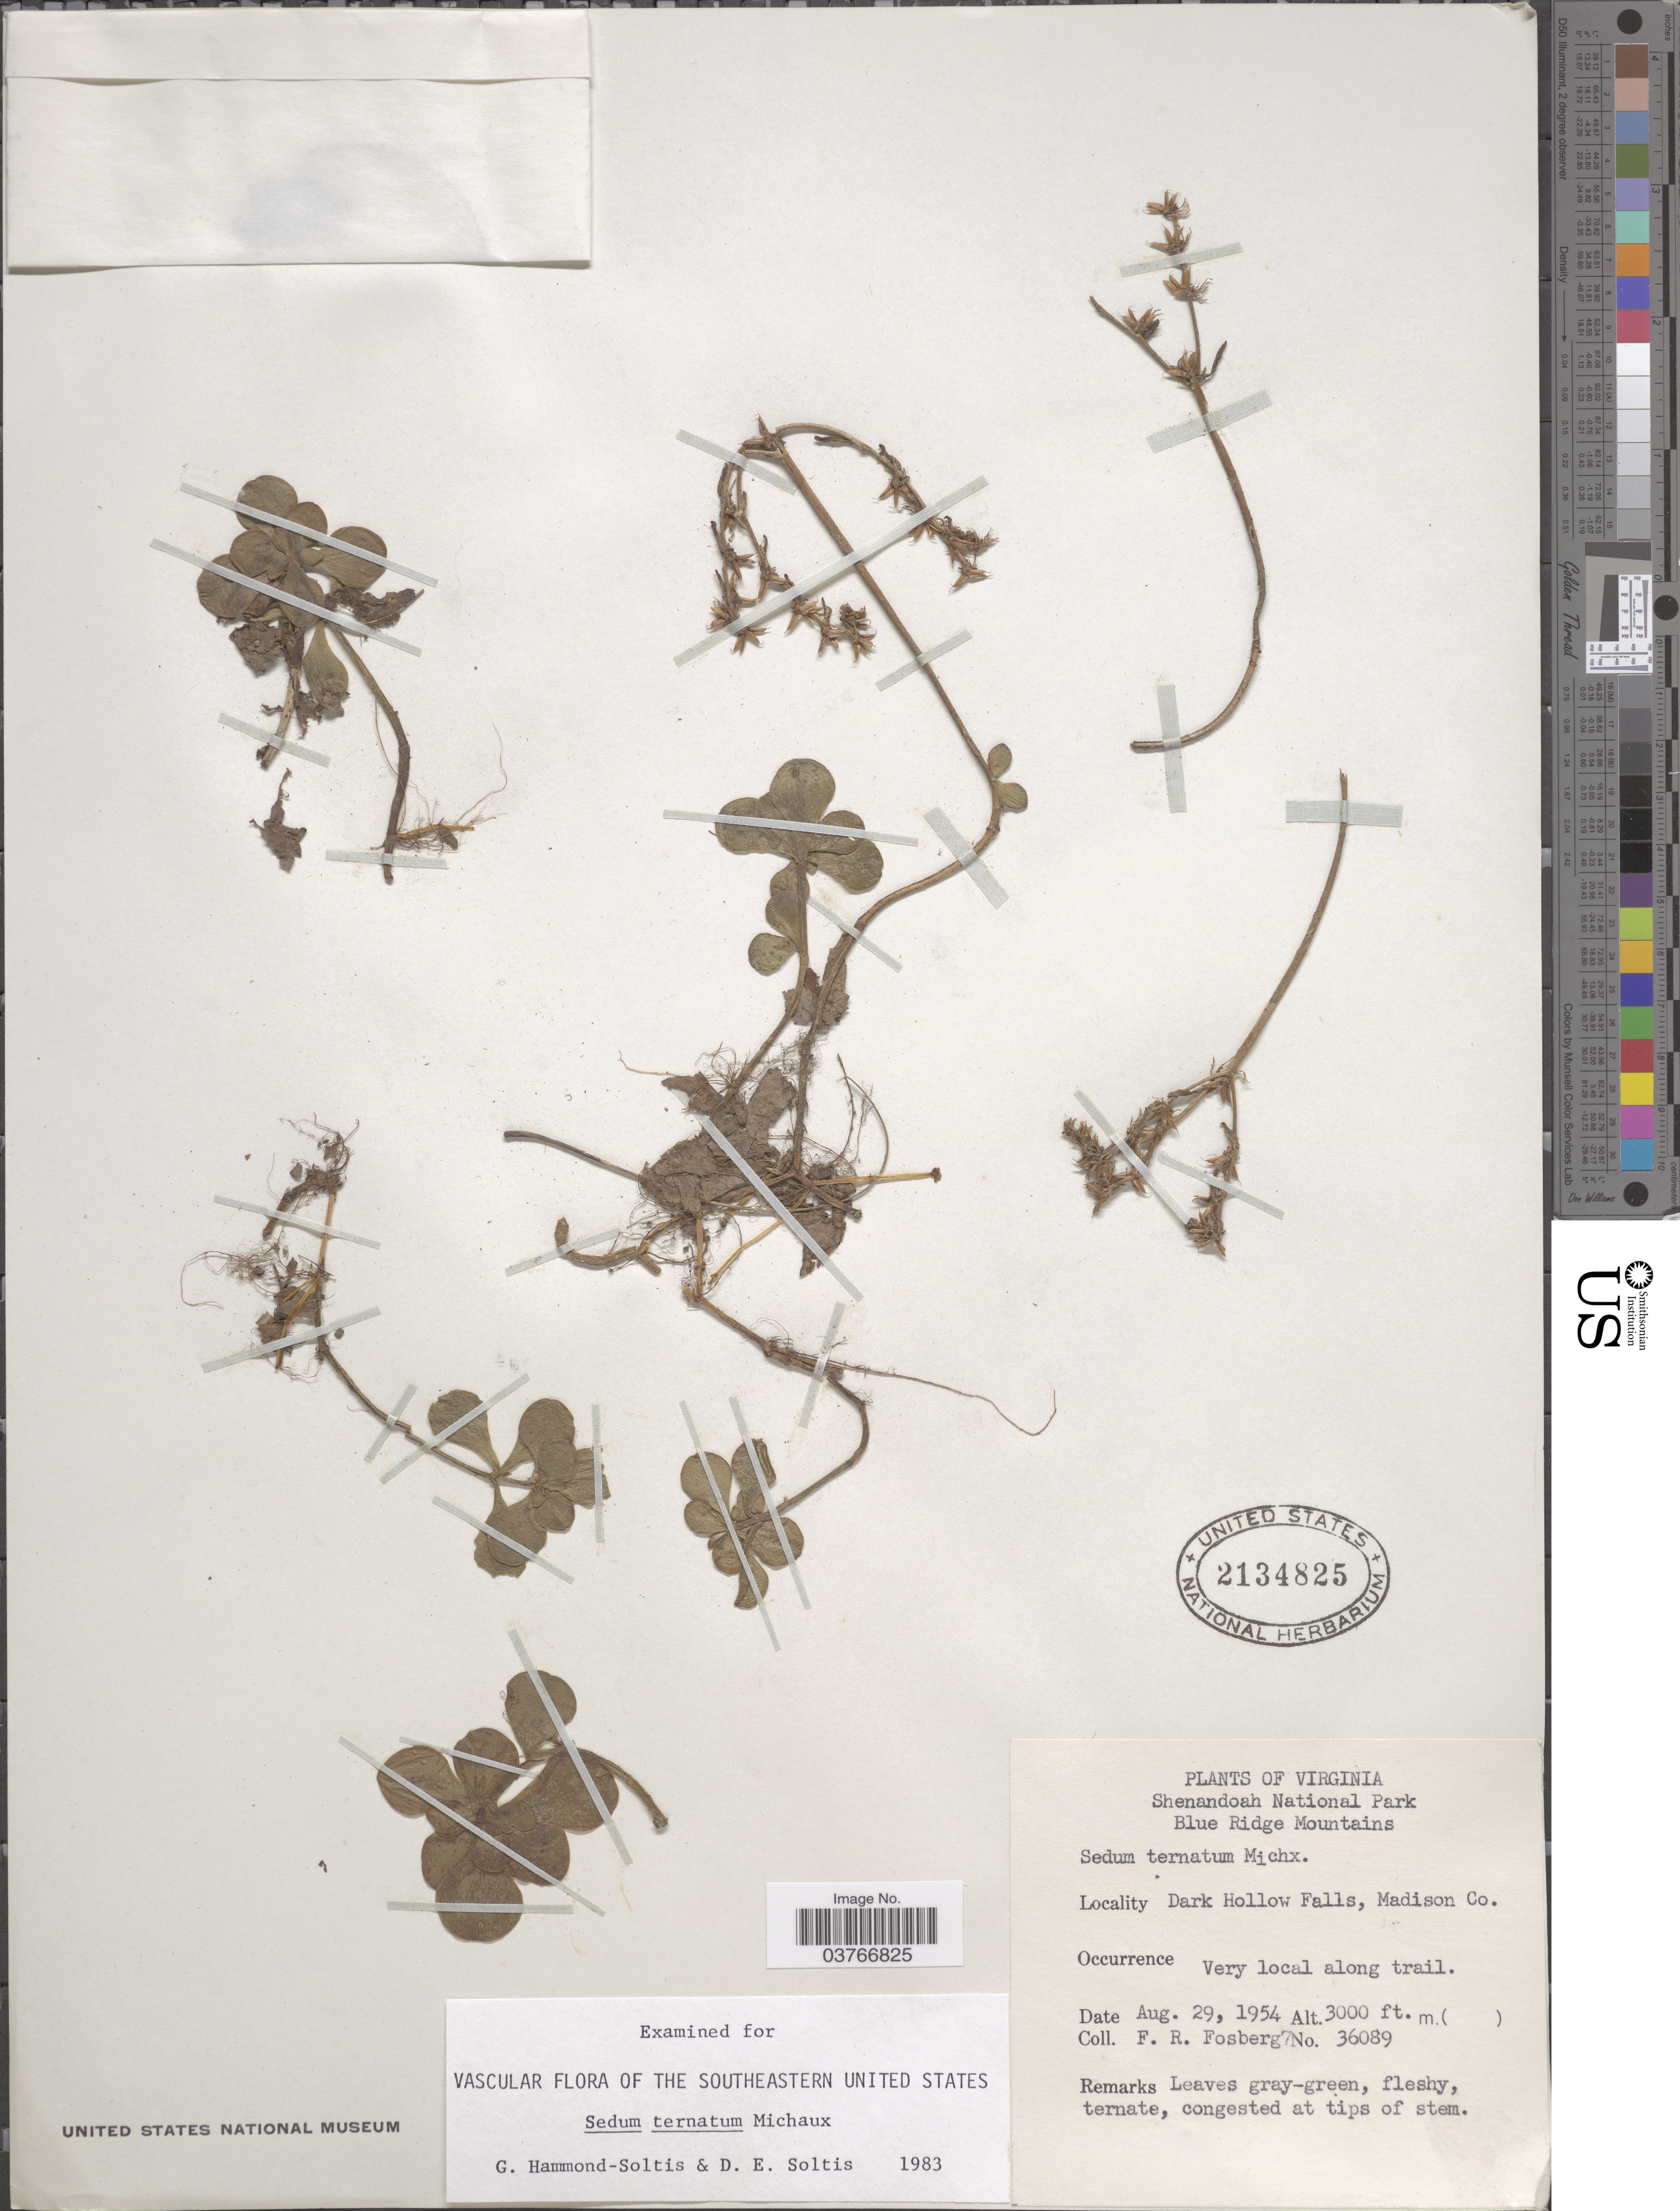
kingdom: Plantae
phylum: Tracheophyta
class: Magnoliopsida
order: Saxifragales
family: Crassulaceae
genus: Sedum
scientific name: Sedum ternatum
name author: Michx.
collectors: F. R. Fosberg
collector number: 36089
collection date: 1954-08-29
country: United States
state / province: Virginia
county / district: Madison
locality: Shenandoah National Park. Blue Ridge Mountains. Dark Hollow Falls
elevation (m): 914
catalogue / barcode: US 2134825